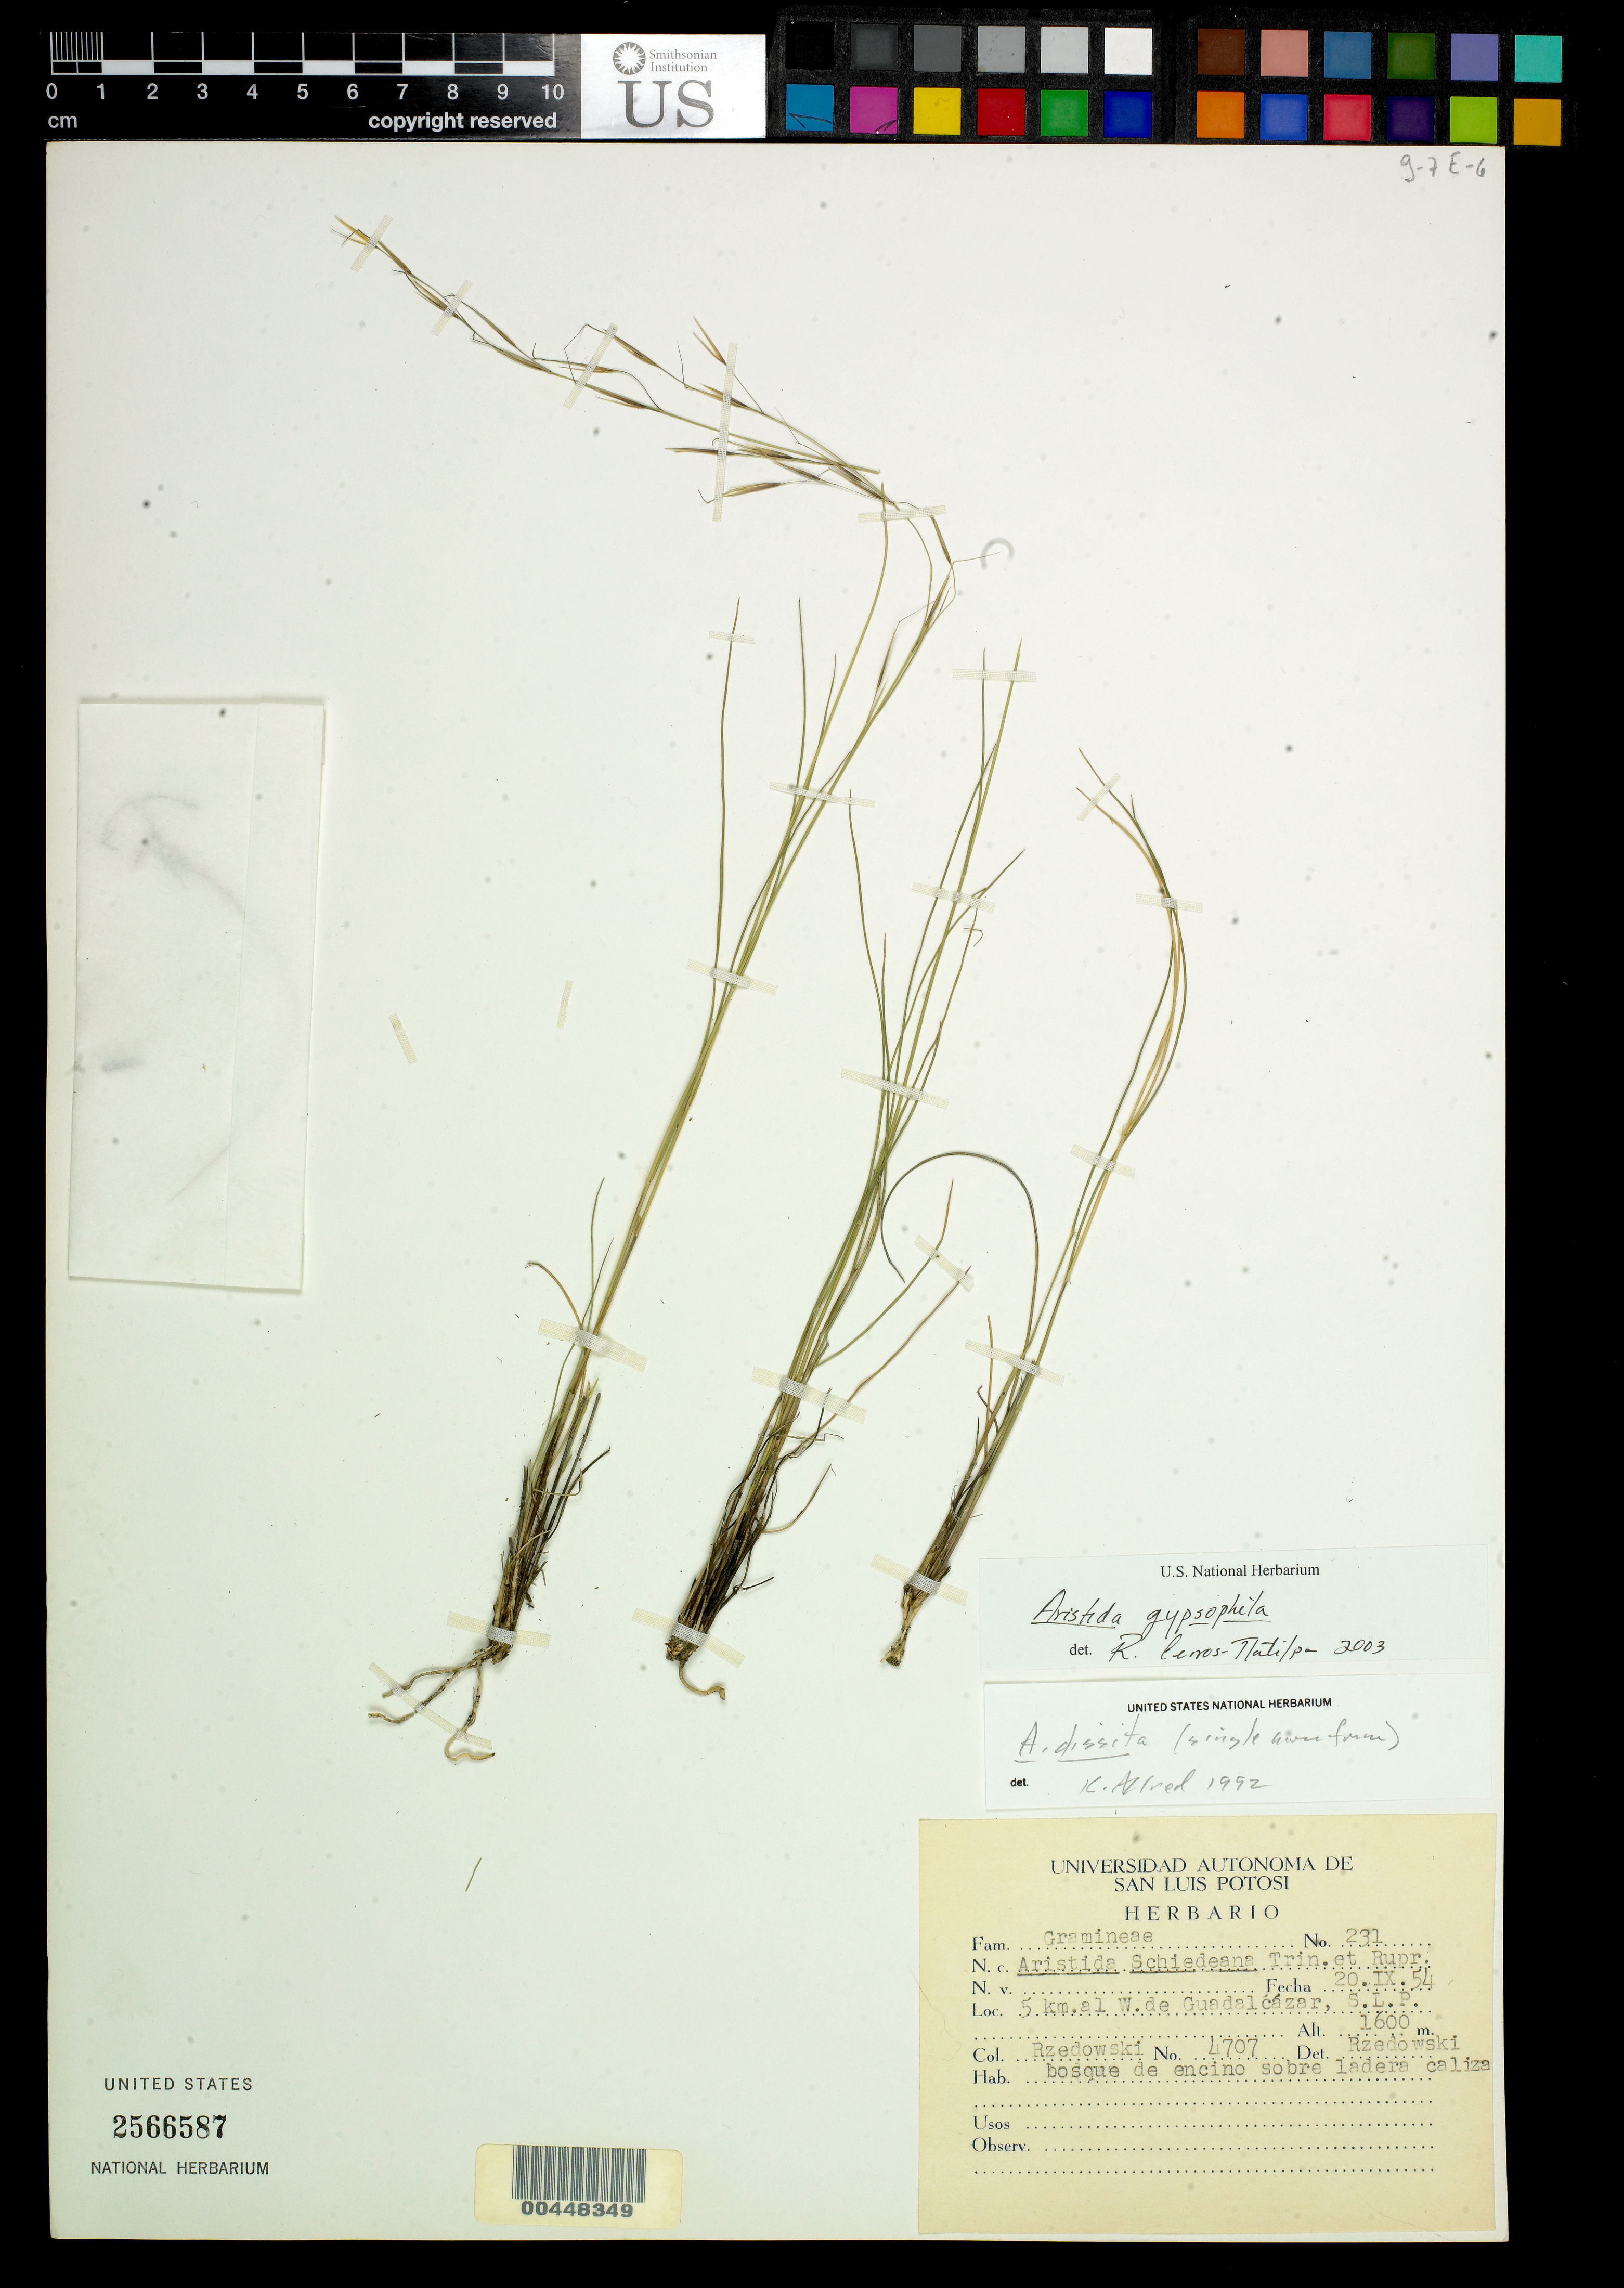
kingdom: Plantae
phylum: Tracheophyta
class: Liliopsida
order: Poales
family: Poaceae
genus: Aristida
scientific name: Aristida gypsophila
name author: Beetle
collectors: J. Rzedowski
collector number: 4707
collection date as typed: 20 Sep 1954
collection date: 1954-09-20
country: Mexico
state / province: San Luis Potosi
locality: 5 km al W de Guadalcázar, San Luis Potosi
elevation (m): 1600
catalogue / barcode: US 2566587